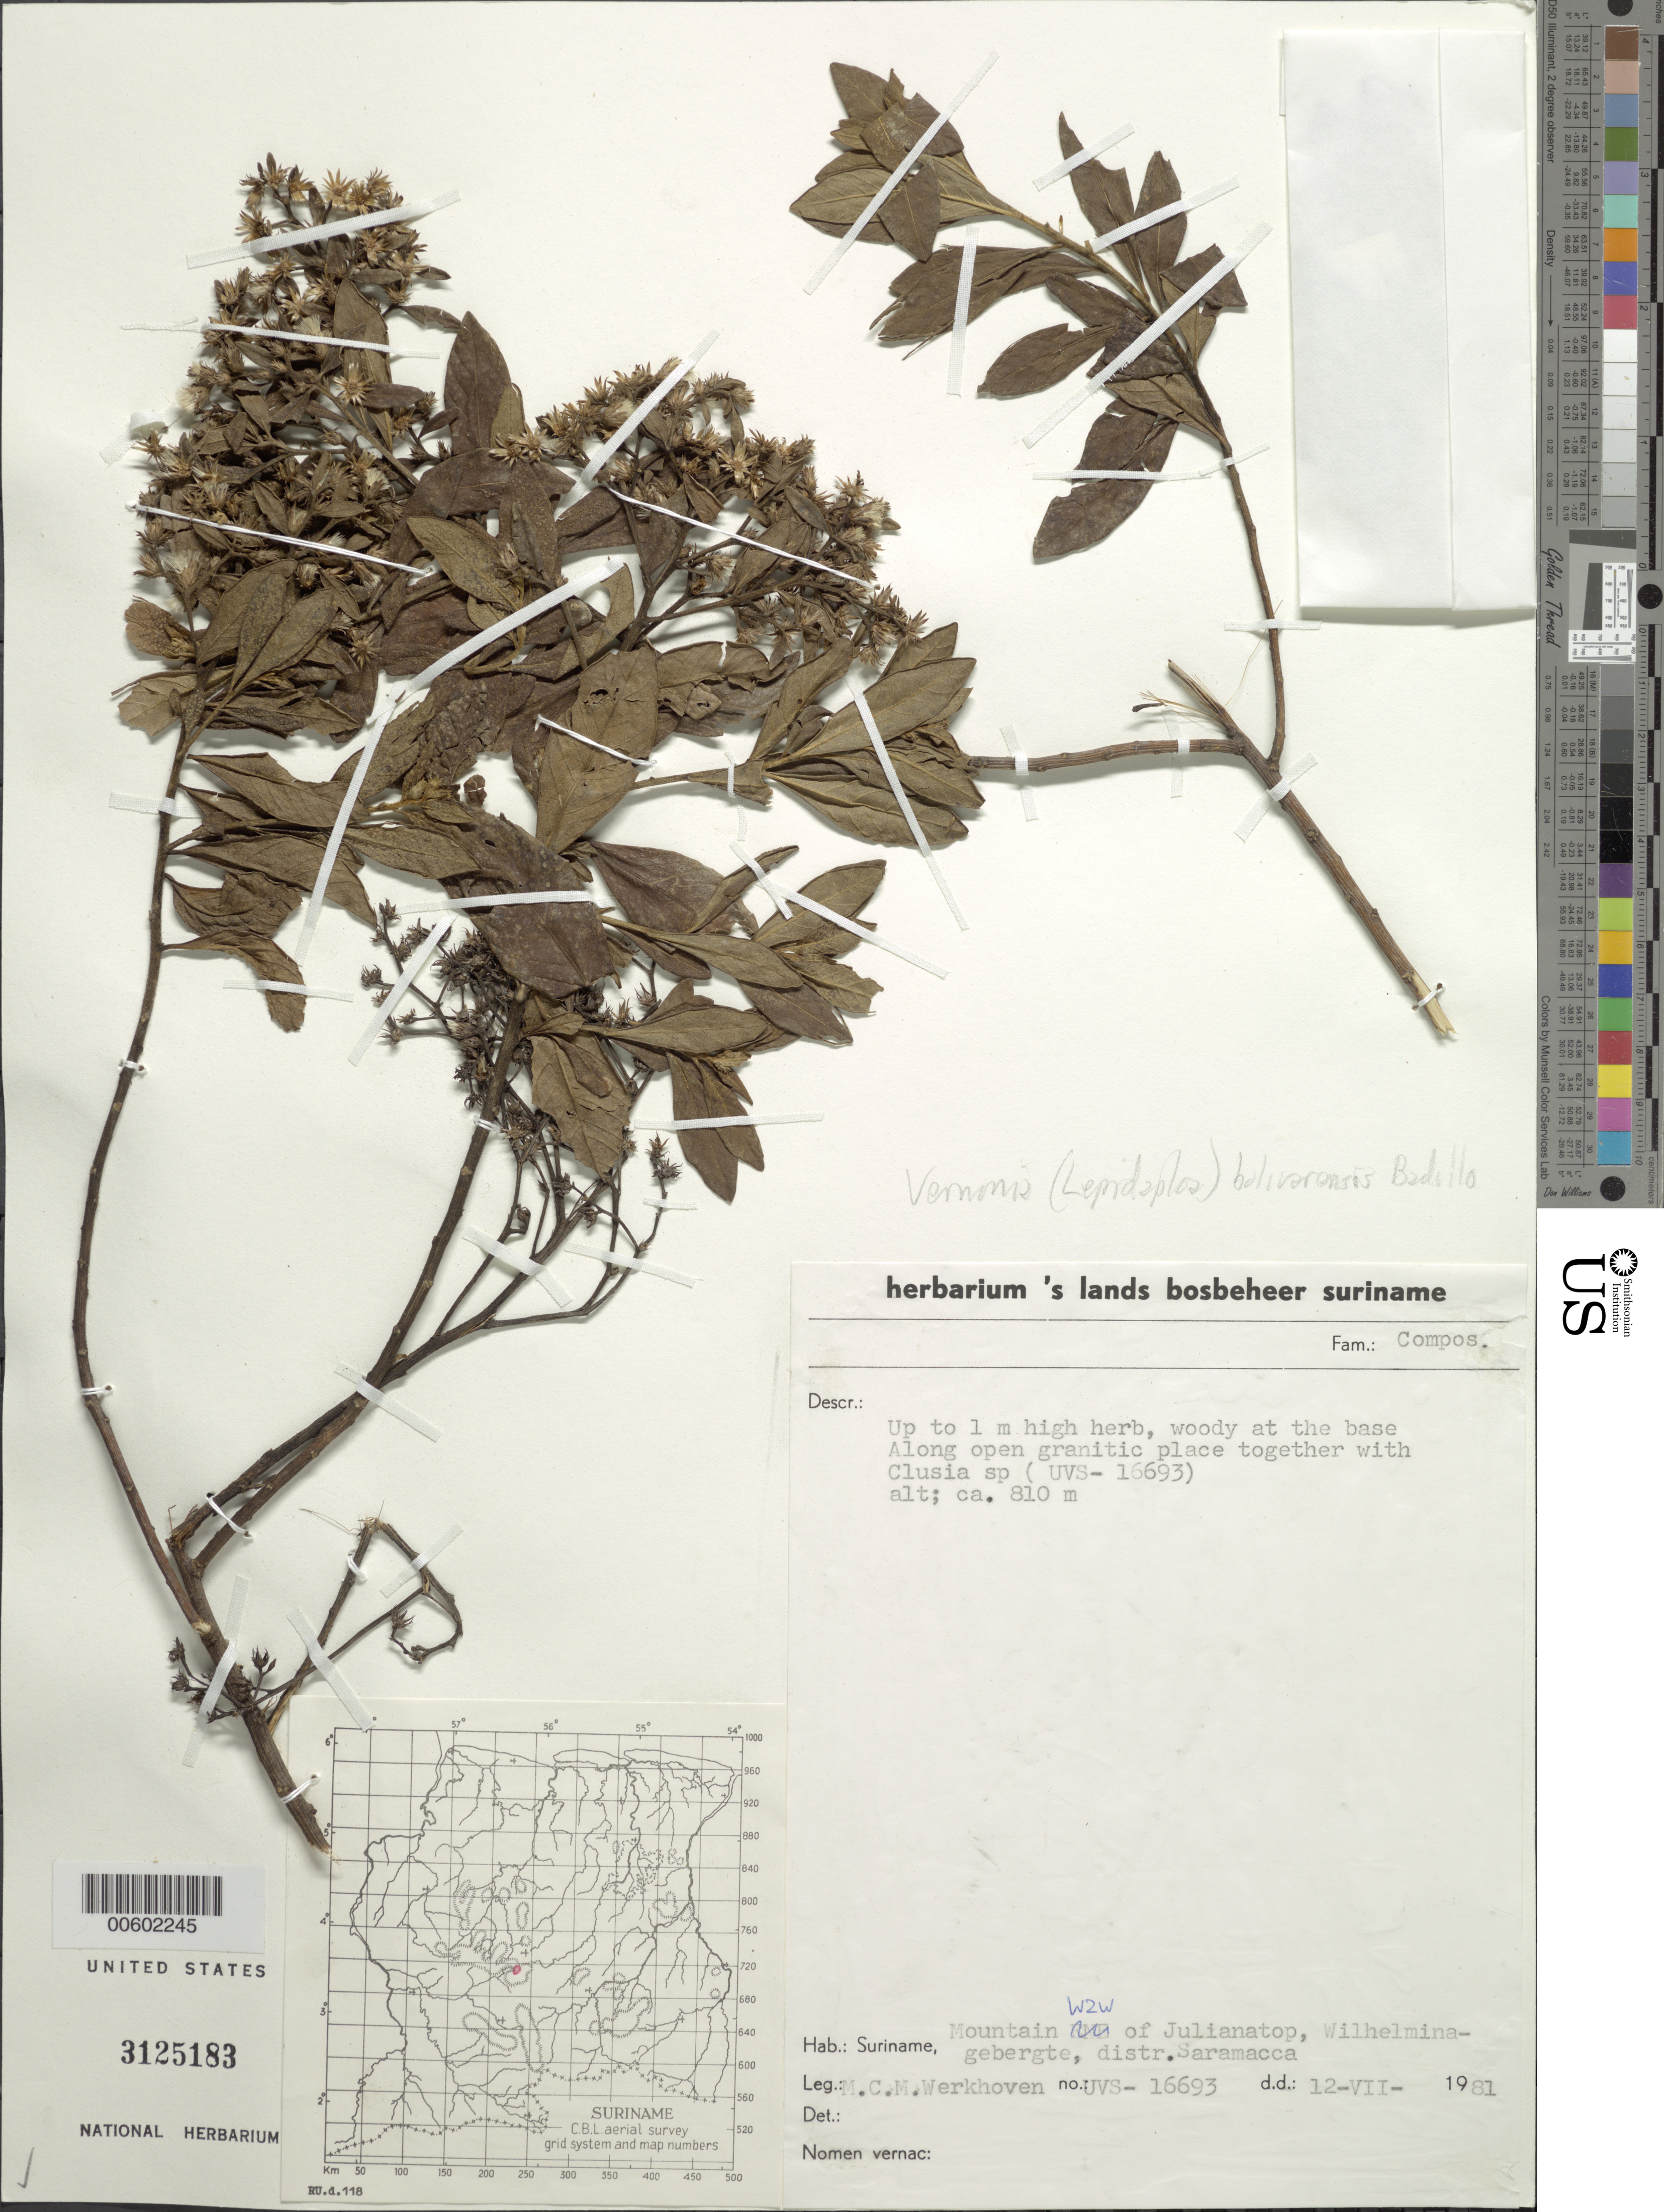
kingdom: Plantae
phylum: Tracheophyta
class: Magnoliopsida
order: Asterales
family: Asteraceae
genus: Lepidaploa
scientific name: Lepidaploa bolivarensis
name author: (V.M. Badillo) H. Rob.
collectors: M. Werkhoven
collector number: UVS 16693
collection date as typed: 12-Jul-81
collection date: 1981-07-12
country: Suriname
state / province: Saramacca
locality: Mountain WSW of Julianatop, Wilhelmina-gebergte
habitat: Open granitic area, with clusia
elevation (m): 810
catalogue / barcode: US 3125183